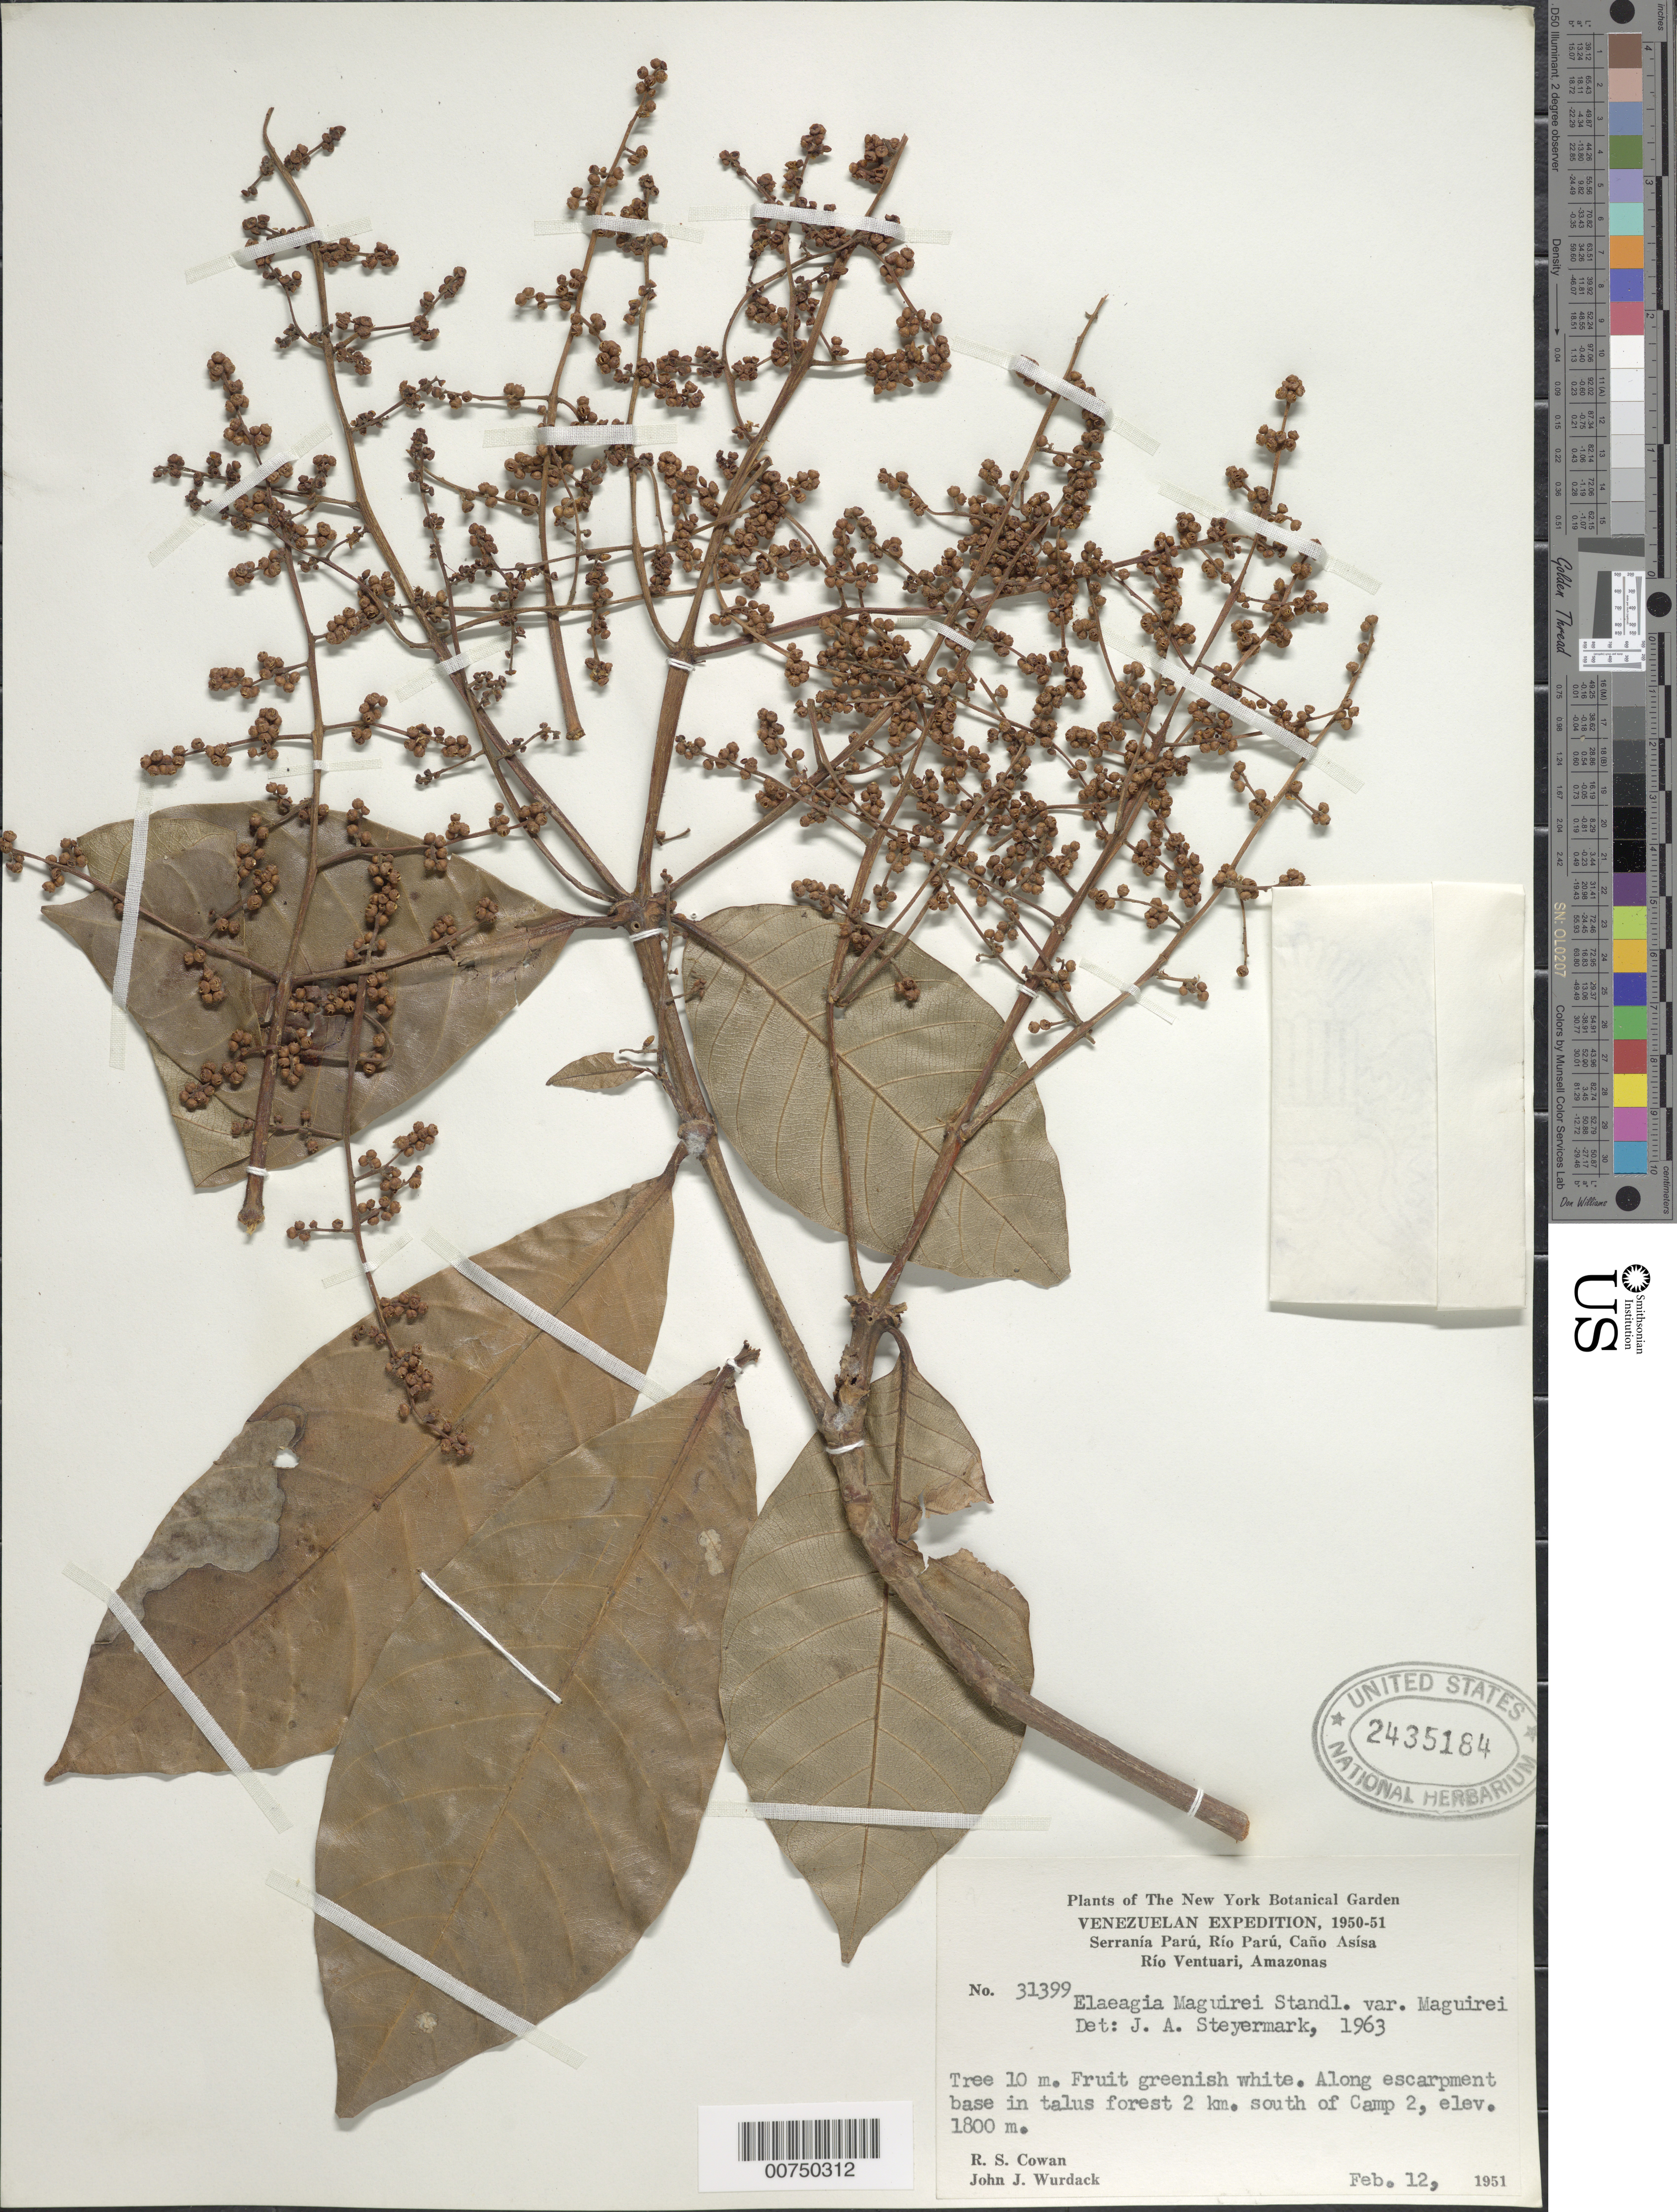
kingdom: Plantae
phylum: Tracheophyta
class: Magnoliopsida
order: Gentianales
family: Rubiaceae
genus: Elaeagia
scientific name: Elaeagia maguirei var. maguirei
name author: Standl.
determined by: Steyermark, Julian A., (VEN)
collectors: R. S. Cowan & J. J. Wurdack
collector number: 31399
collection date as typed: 12-Feb-51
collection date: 1951-02-12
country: Venezuela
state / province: Amazonas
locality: Serranía Parú, Río Parú, Caño Asísa, 2 km S of camp 2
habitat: Along escarpment base in talus forest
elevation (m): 1800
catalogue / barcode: US 2435184